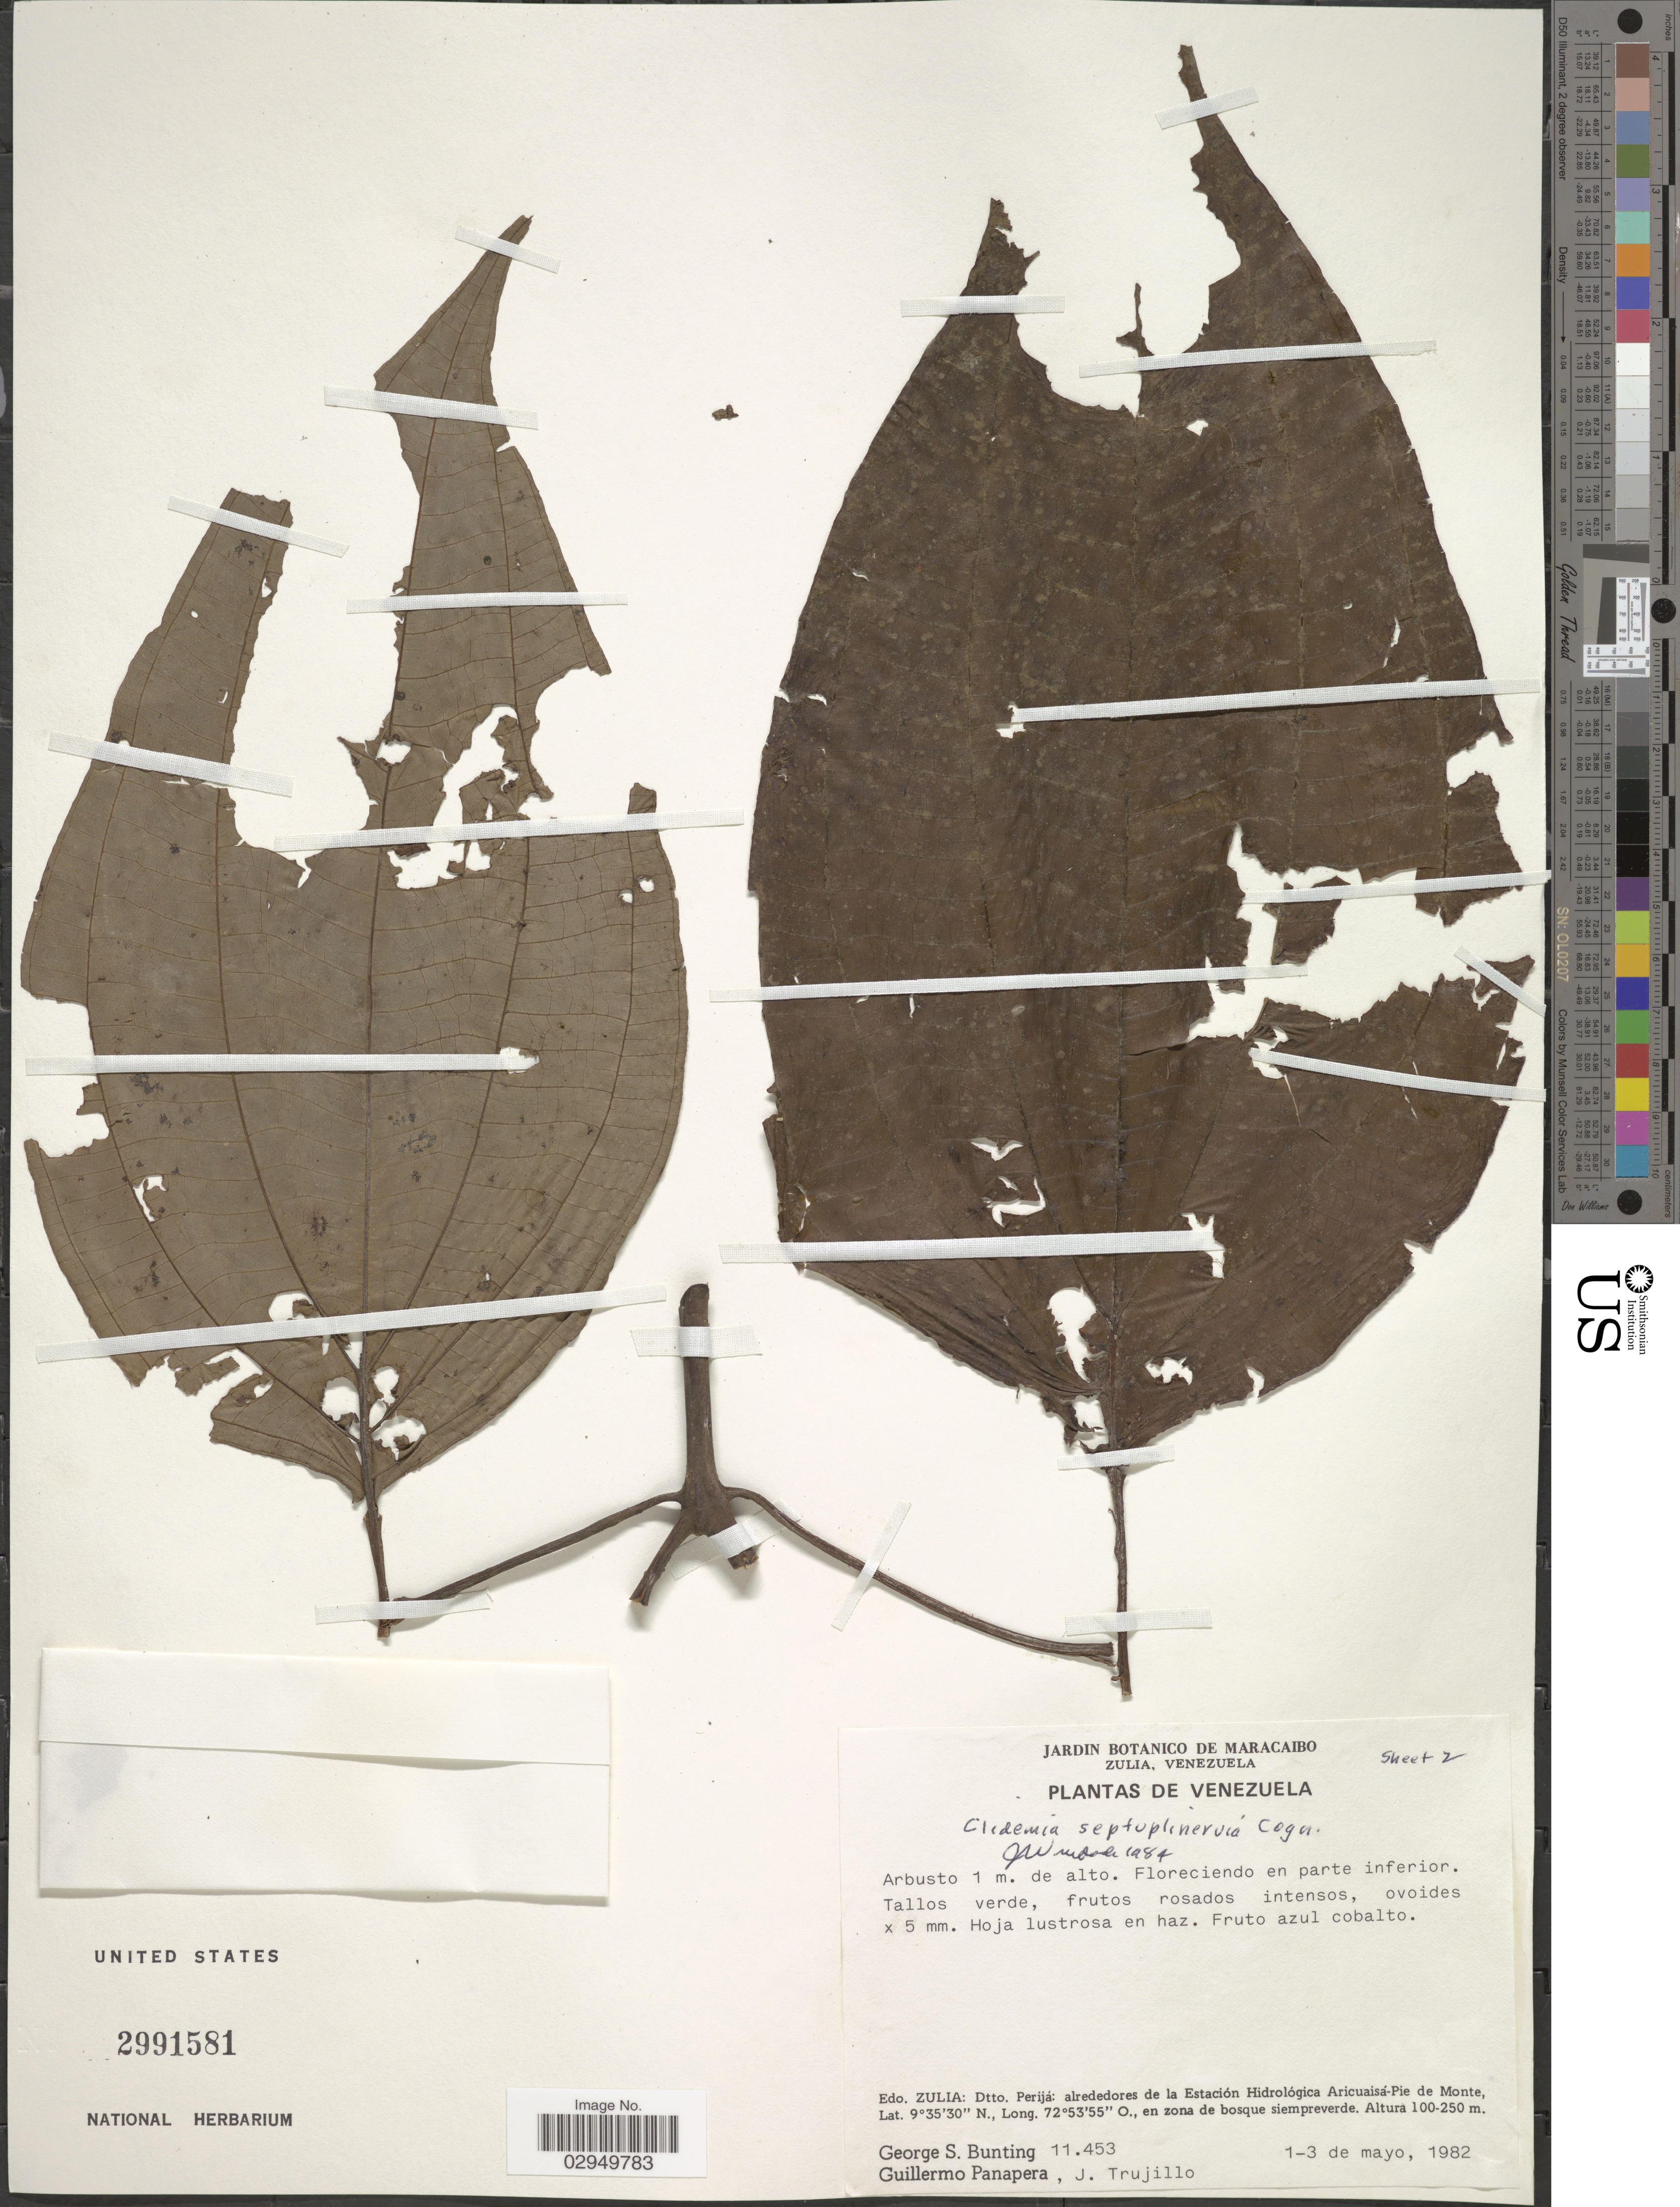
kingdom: Plantae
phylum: Tracheophyta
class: Magnoliopsida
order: Myrtales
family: Melastomataceae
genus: Clidemia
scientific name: Clidemia septuplinervia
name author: Cogn.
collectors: G. S. Bunting, G. Panapera & J. Trujillo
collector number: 11453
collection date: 1982-05-01/1982-05-03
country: Venezuela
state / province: Zulia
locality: Dtto. Perijá: alrededores de la Estación Hidrológica Aricuaisá-Pie de Monte.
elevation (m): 100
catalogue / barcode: US 2991581